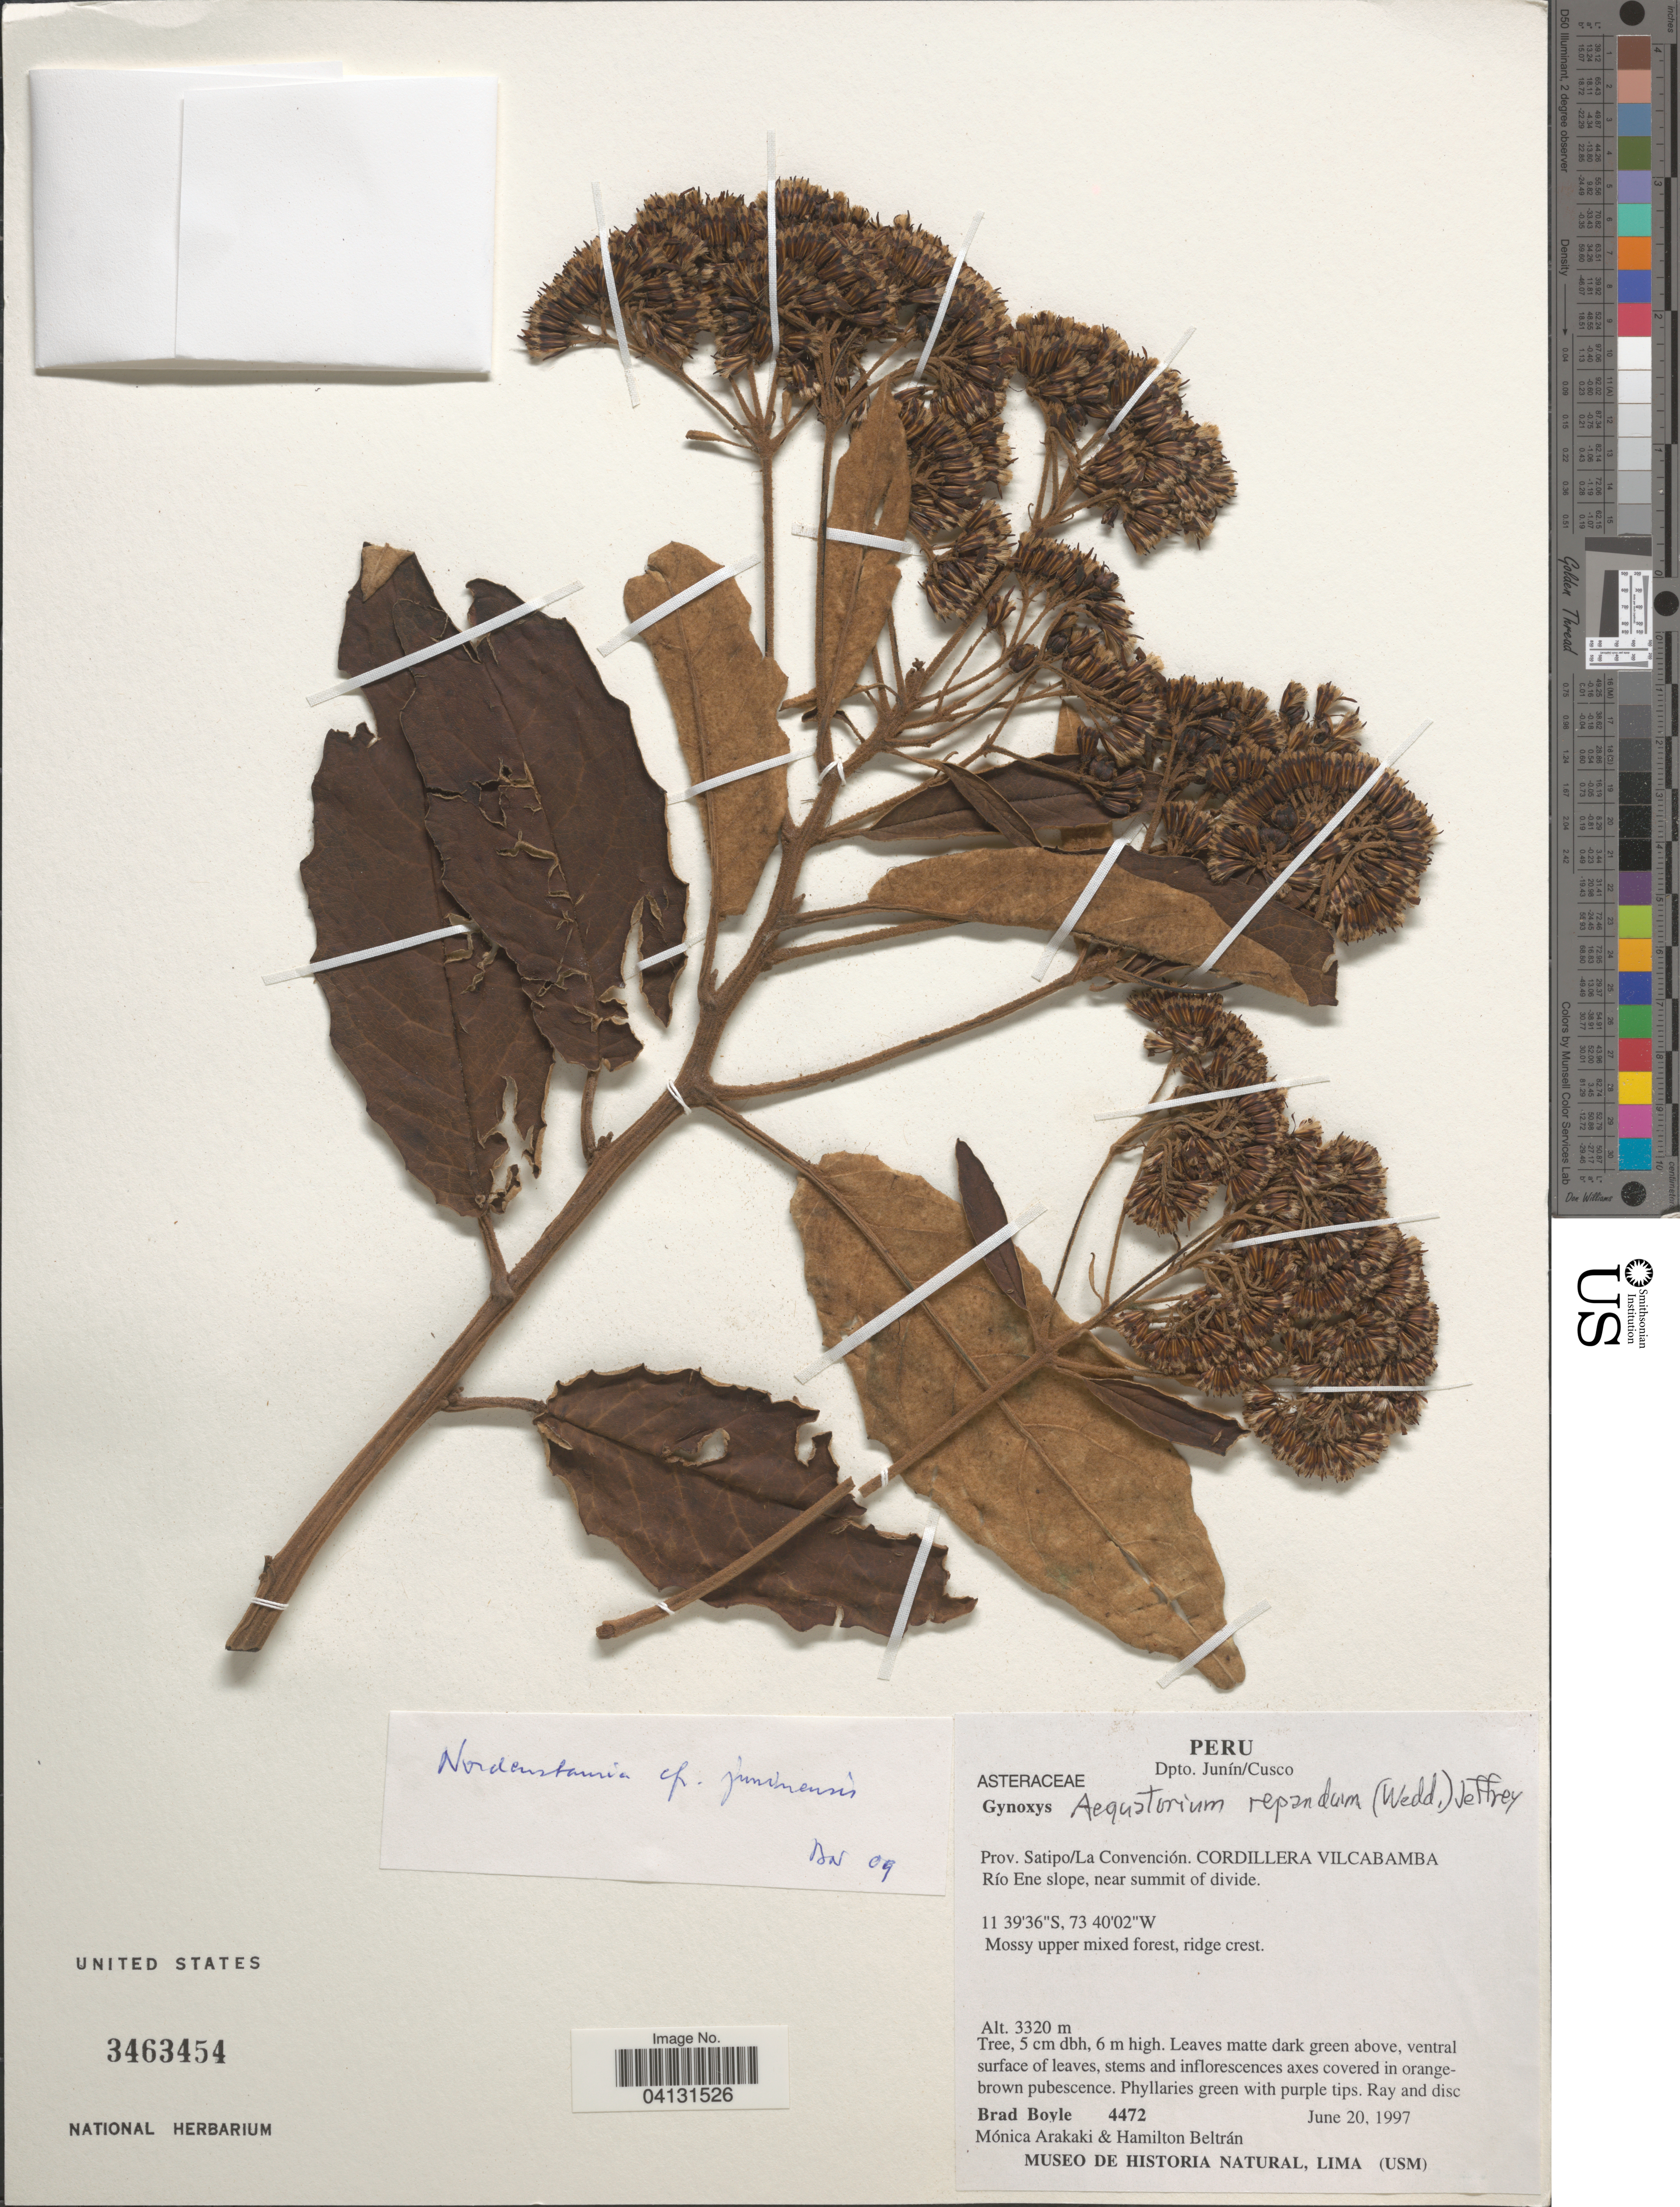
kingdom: Plantae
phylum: Tracheophyta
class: Magnoliopsida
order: Asterales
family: Asteraceae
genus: Nordenstamia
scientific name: Nordenstamia repanda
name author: (Wedd.) Lundin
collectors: B. Boyle, M. Arakaki & H. Beltran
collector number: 4472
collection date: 1997-06-20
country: Peru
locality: Dpto. Junín/Cusco. Prov. Satipo/La Convención. Cordillera Vilcabamba Río Ene slope, near summit of divide.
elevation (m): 3320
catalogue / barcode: US 3463454